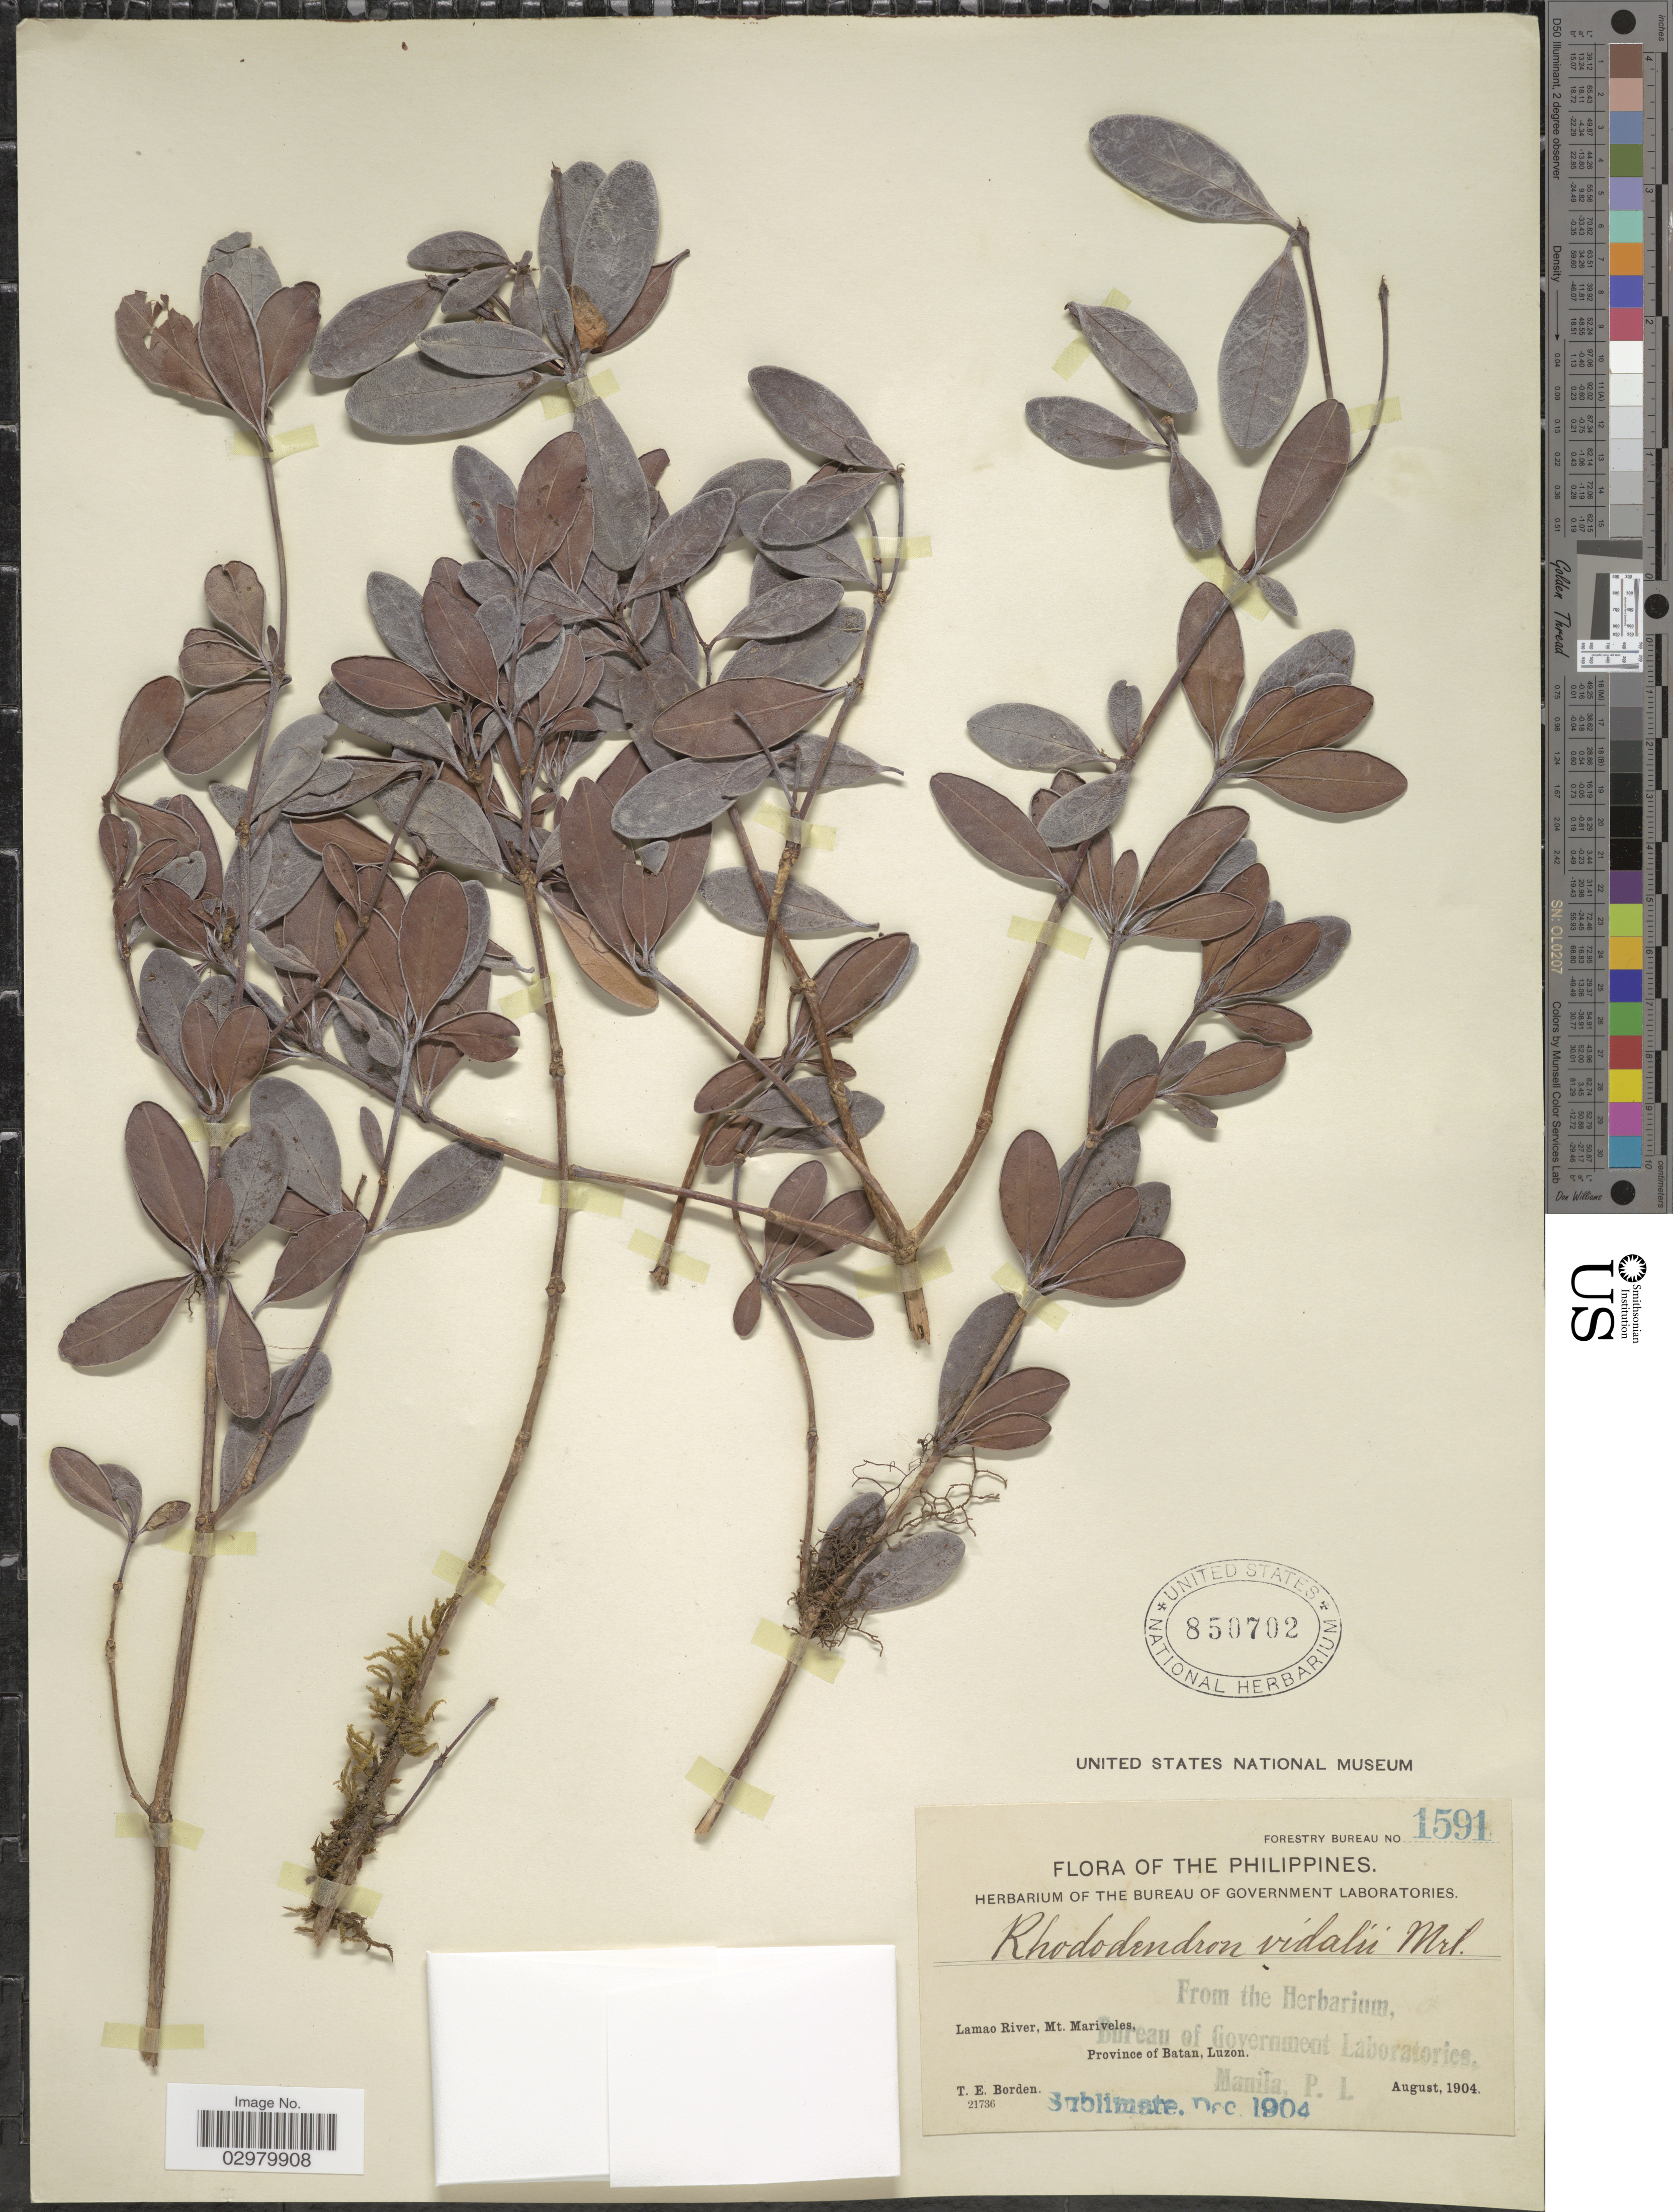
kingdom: Plantae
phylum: Tracheophyta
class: Magnoliopsida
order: Ericales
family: Ericaceae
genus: Rhododendron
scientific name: Rhododendron vidalii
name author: Rolfe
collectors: T. E. Borden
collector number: Forestry Bureau1591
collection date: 1904-08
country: Philippines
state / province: Cagayan Valley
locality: Lamoa River, Mt. Mariveles, Province of Batan, Luzon.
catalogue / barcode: US 850702